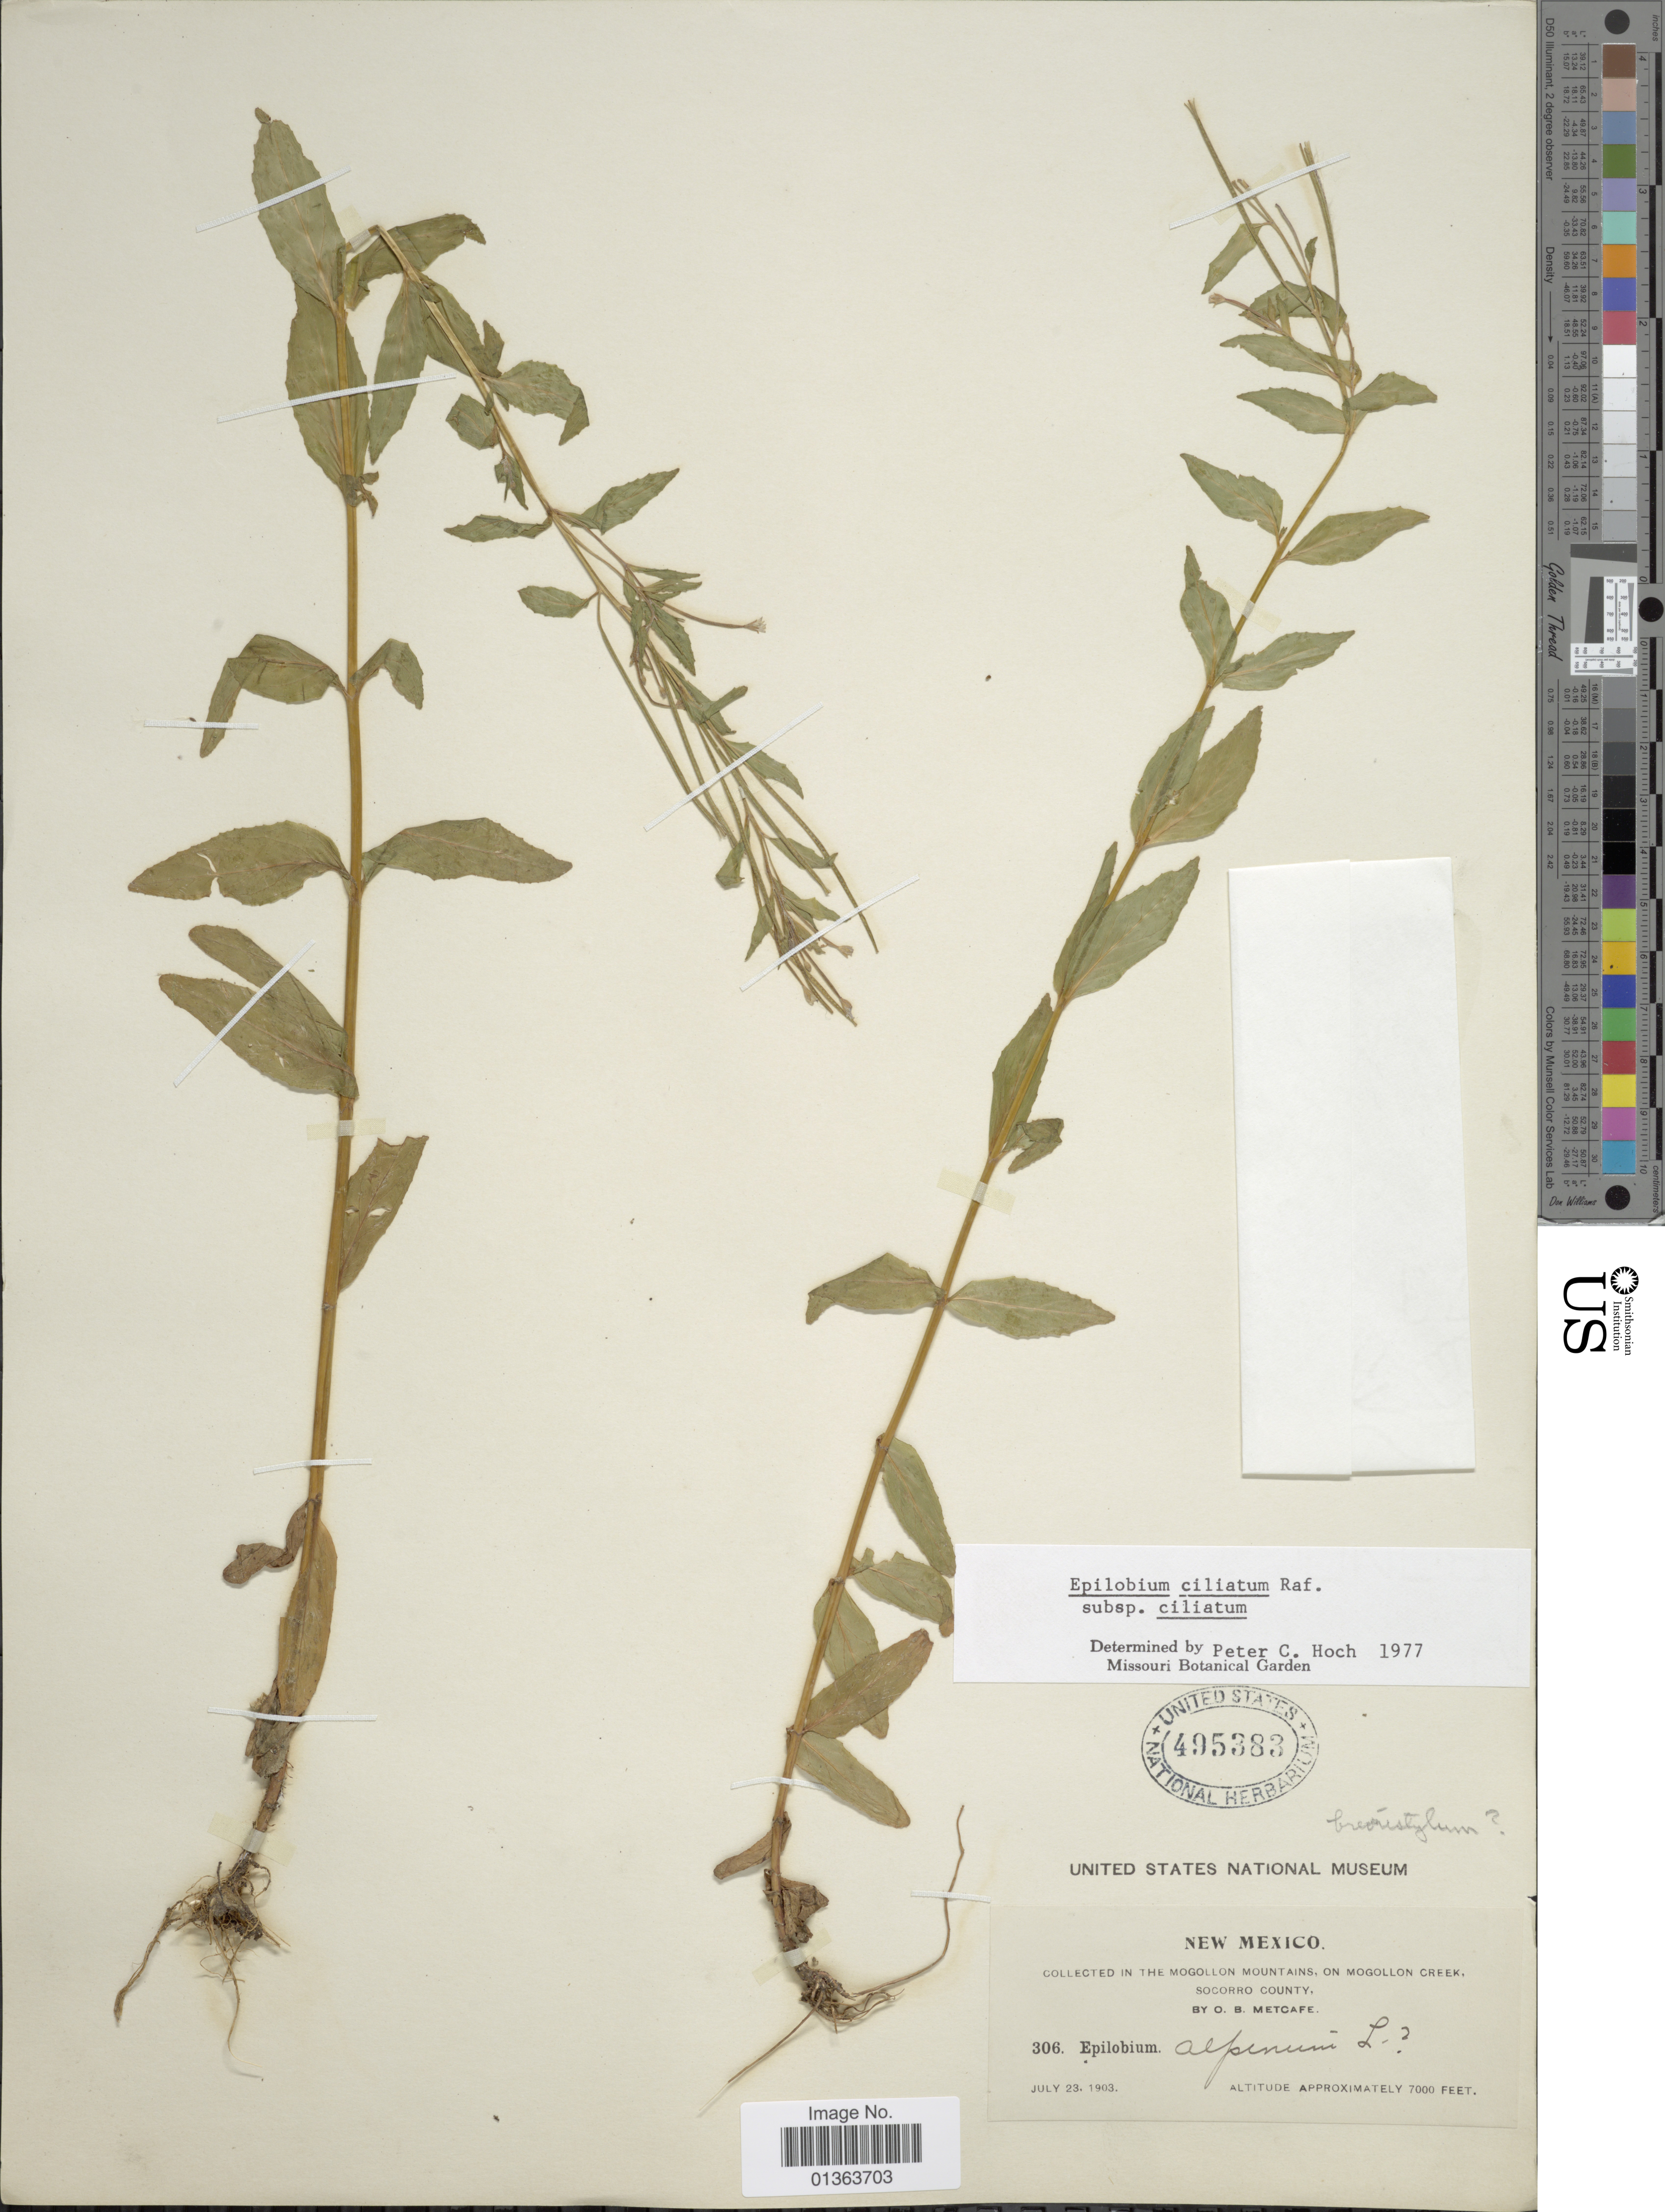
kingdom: Plantae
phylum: Tracheophyta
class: Magnoliopsida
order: Myrtales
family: Onagraceae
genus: Epilobium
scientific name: Epilobium ciliatum subsp. ciliatum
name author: Raf.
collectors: O. B. Metcalfe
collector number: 306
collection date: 1903-07-23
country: United States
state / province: New Mexico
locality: In the Mogollon Mountains, on Mogollon Creek, Socorro County.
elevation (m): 2134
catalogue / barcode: US 495383